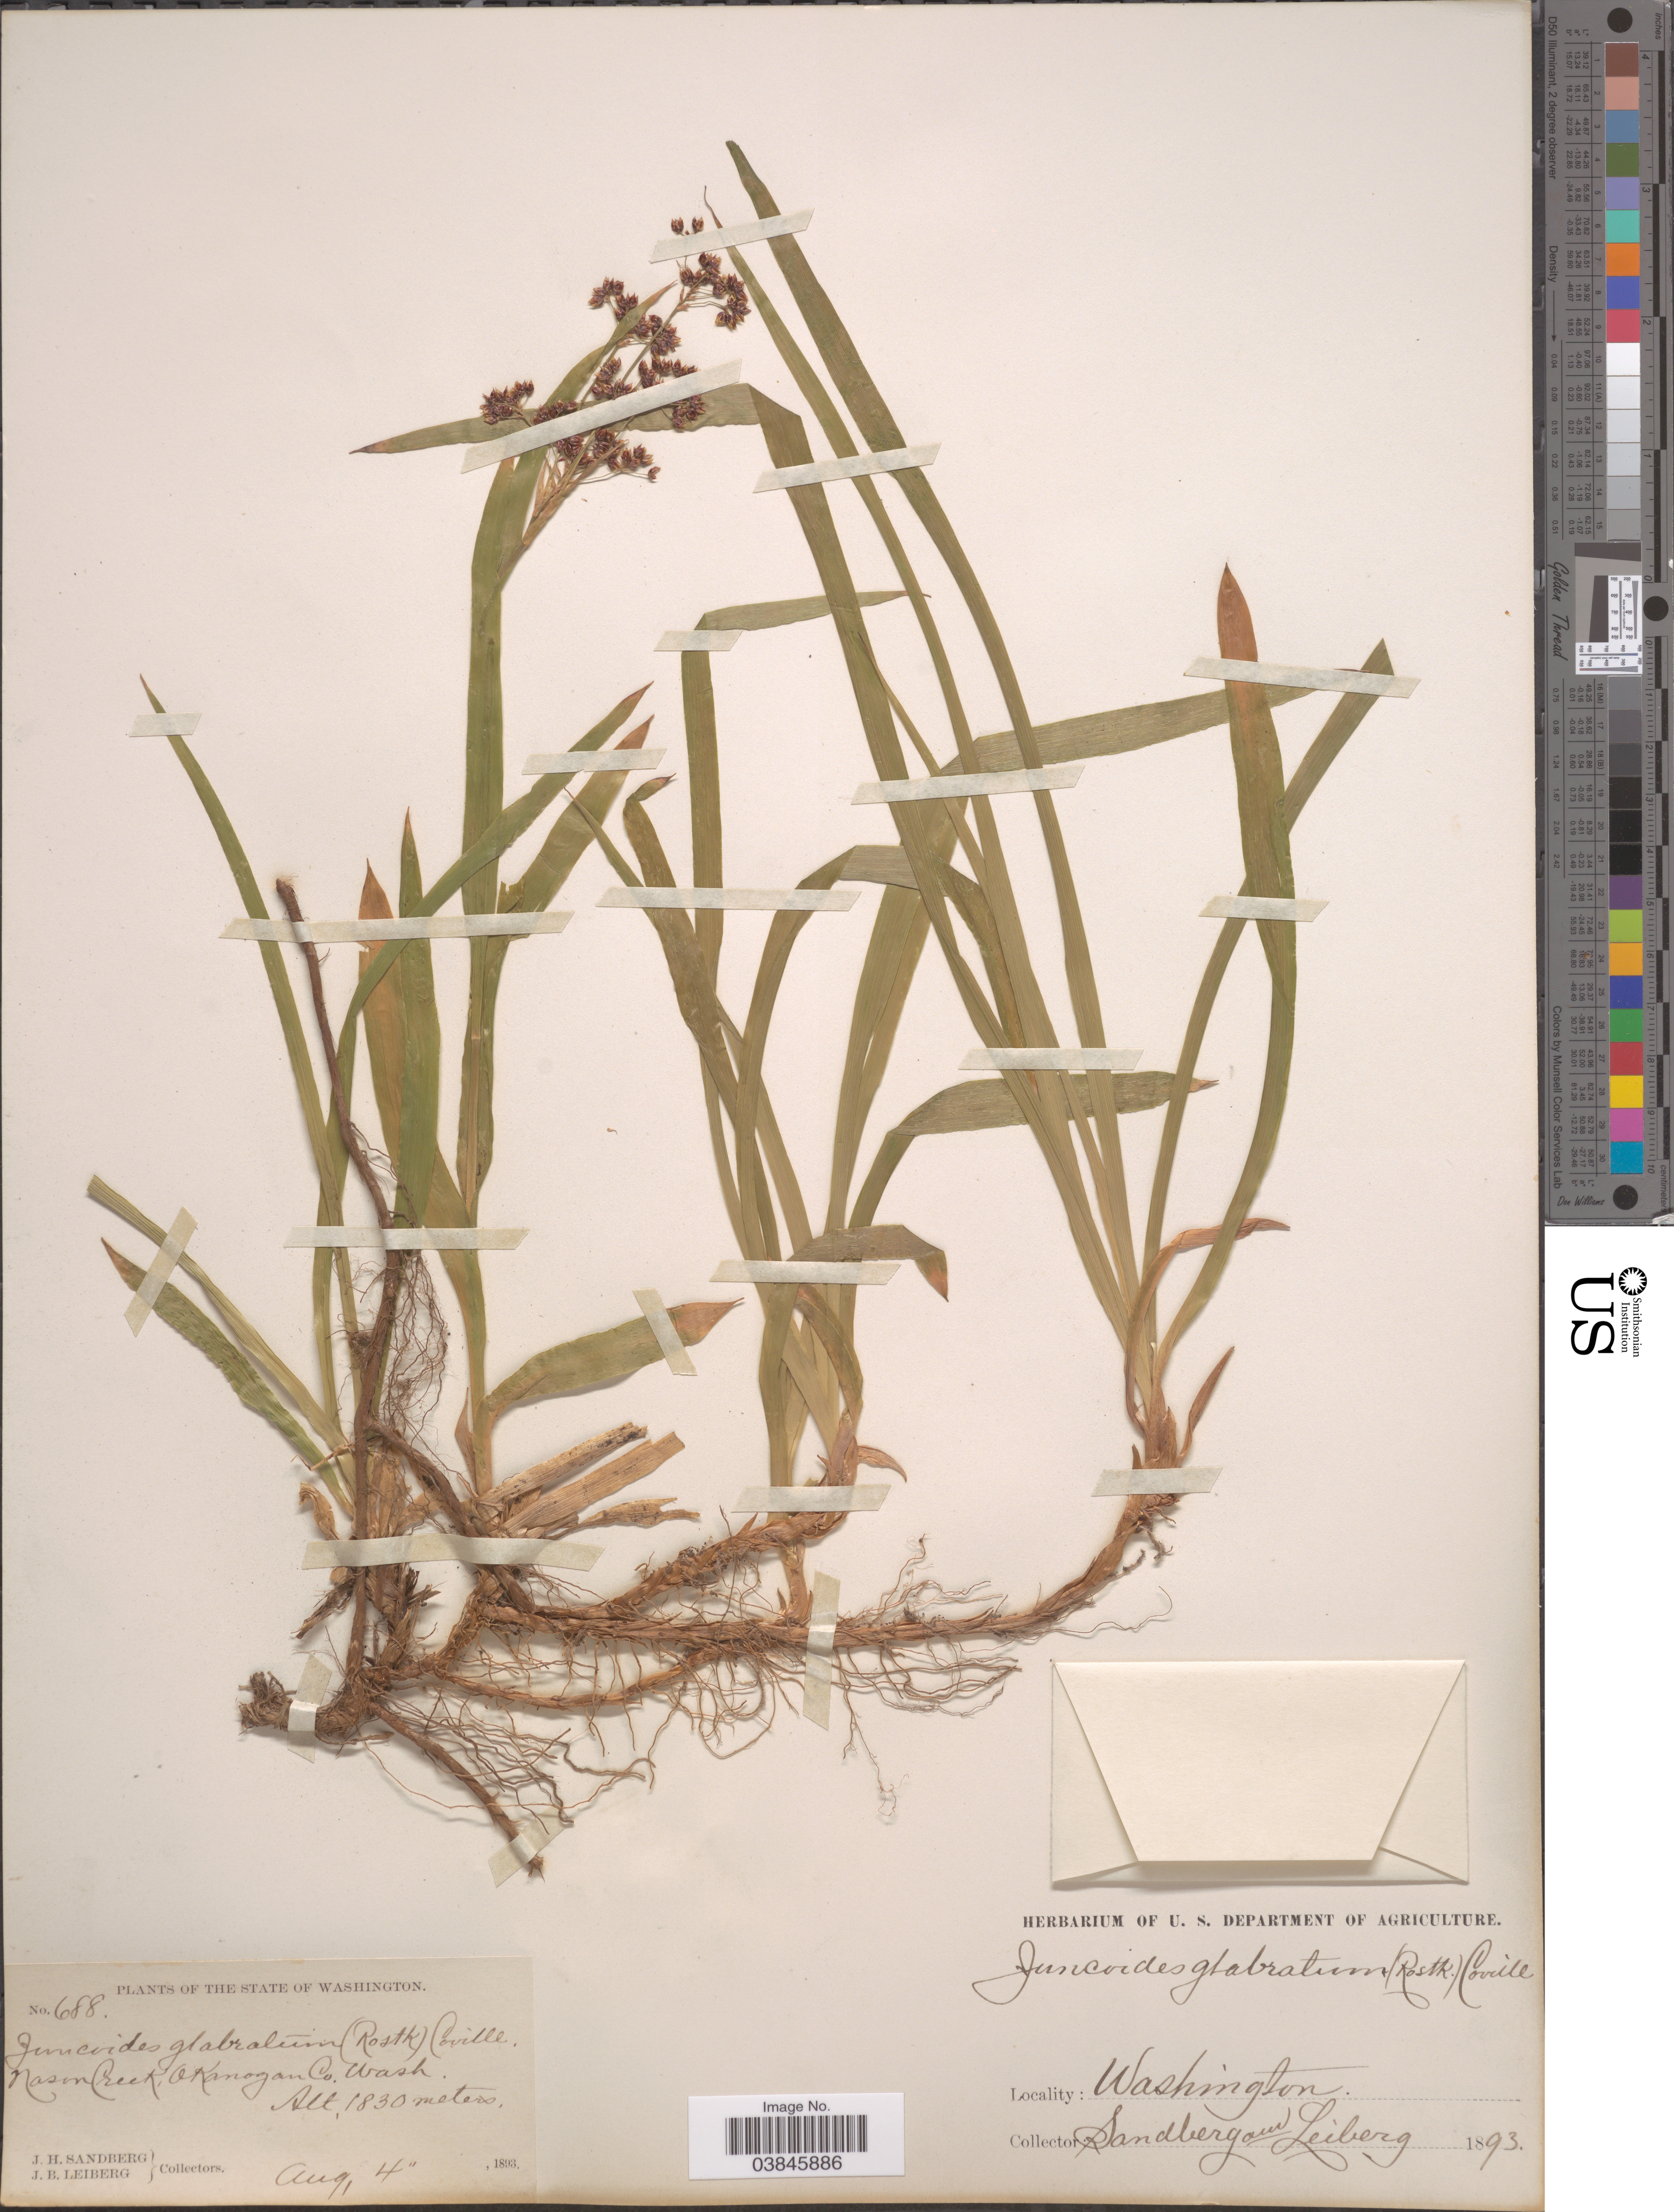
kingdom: Plantae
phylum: Tracheophyta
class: Liliopsida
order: Poales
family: Juncaceae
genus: Luzula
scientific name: Luzula glabrata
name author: (Hoppe) Desv.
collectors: J. H. Sandberg & J. B. Leiberg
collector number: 688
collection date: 1893-08-04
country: United States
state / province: Washington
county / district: Okanogan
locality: Nason Creek, Okanogan Co.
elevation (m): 1830